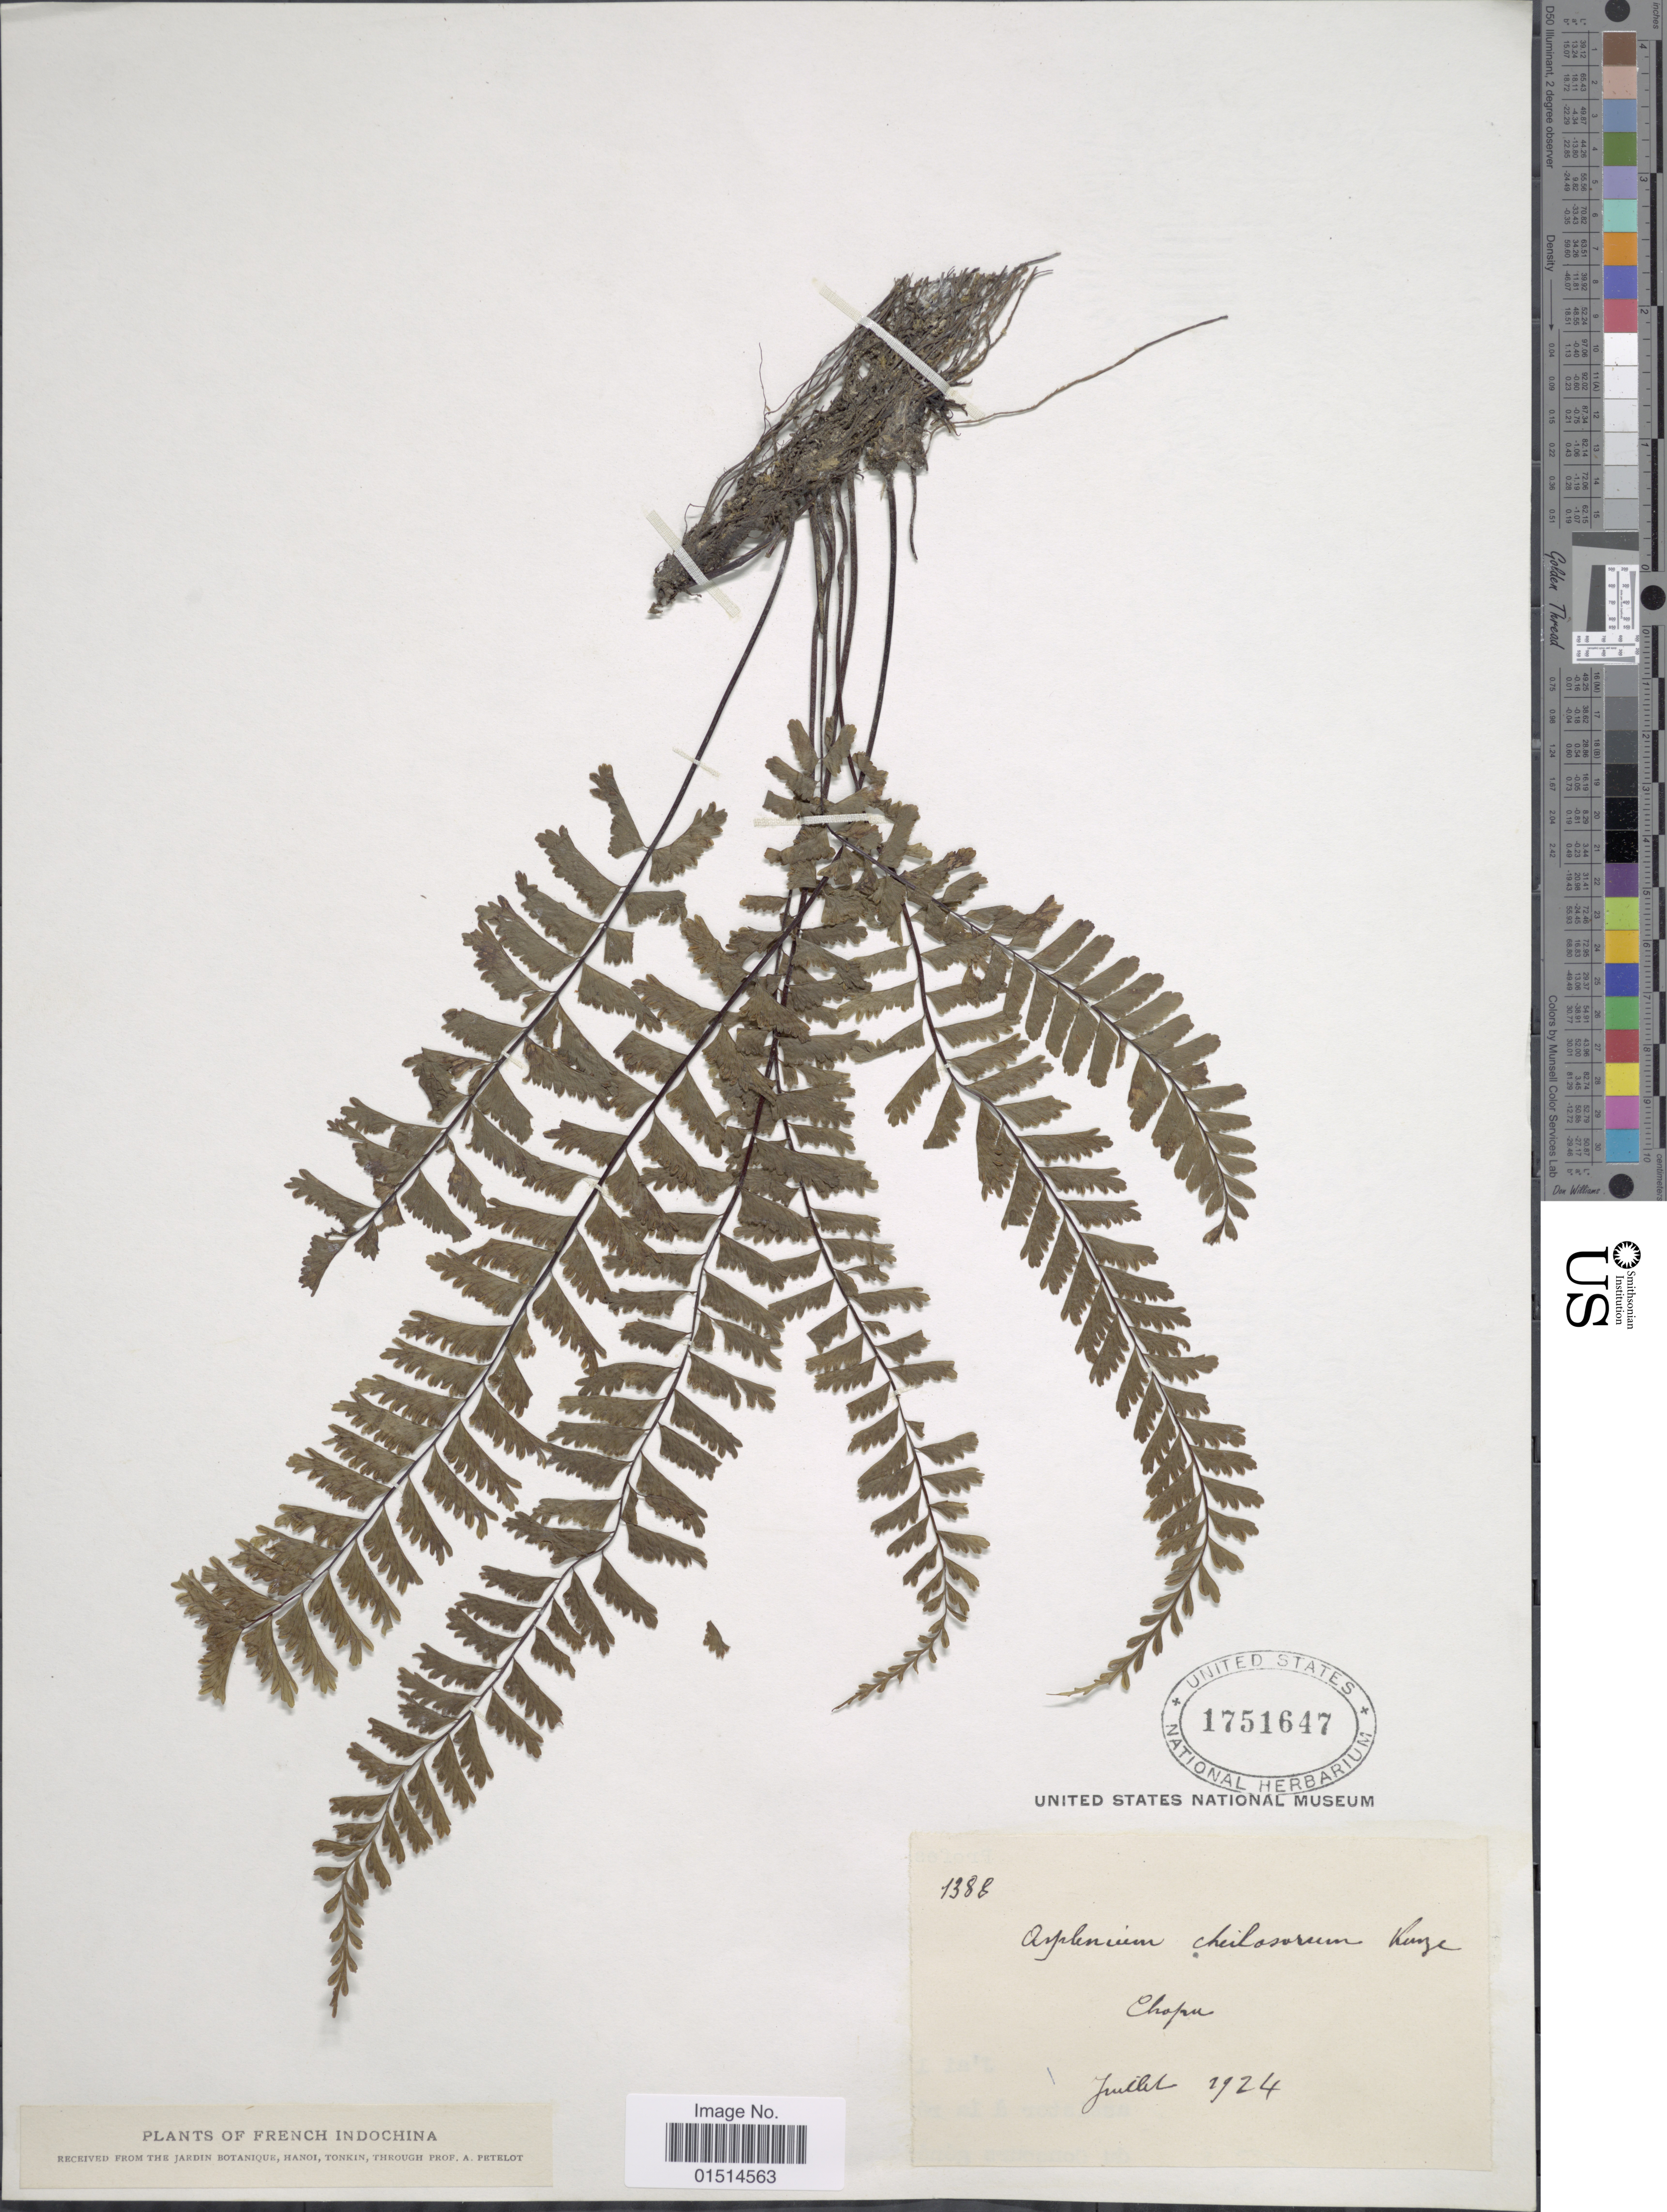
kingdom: Plantae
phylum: Tracheophyta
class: Polypodiopsida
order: Polypodiales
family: Aspleniaceae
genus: Asplenium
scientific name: Asplenium cheilosorum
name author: Kunze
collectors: A. Petelot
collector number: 1388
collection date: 1924-07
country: Vietnam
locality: French Indochina, Chapu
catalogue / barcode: US 1751647